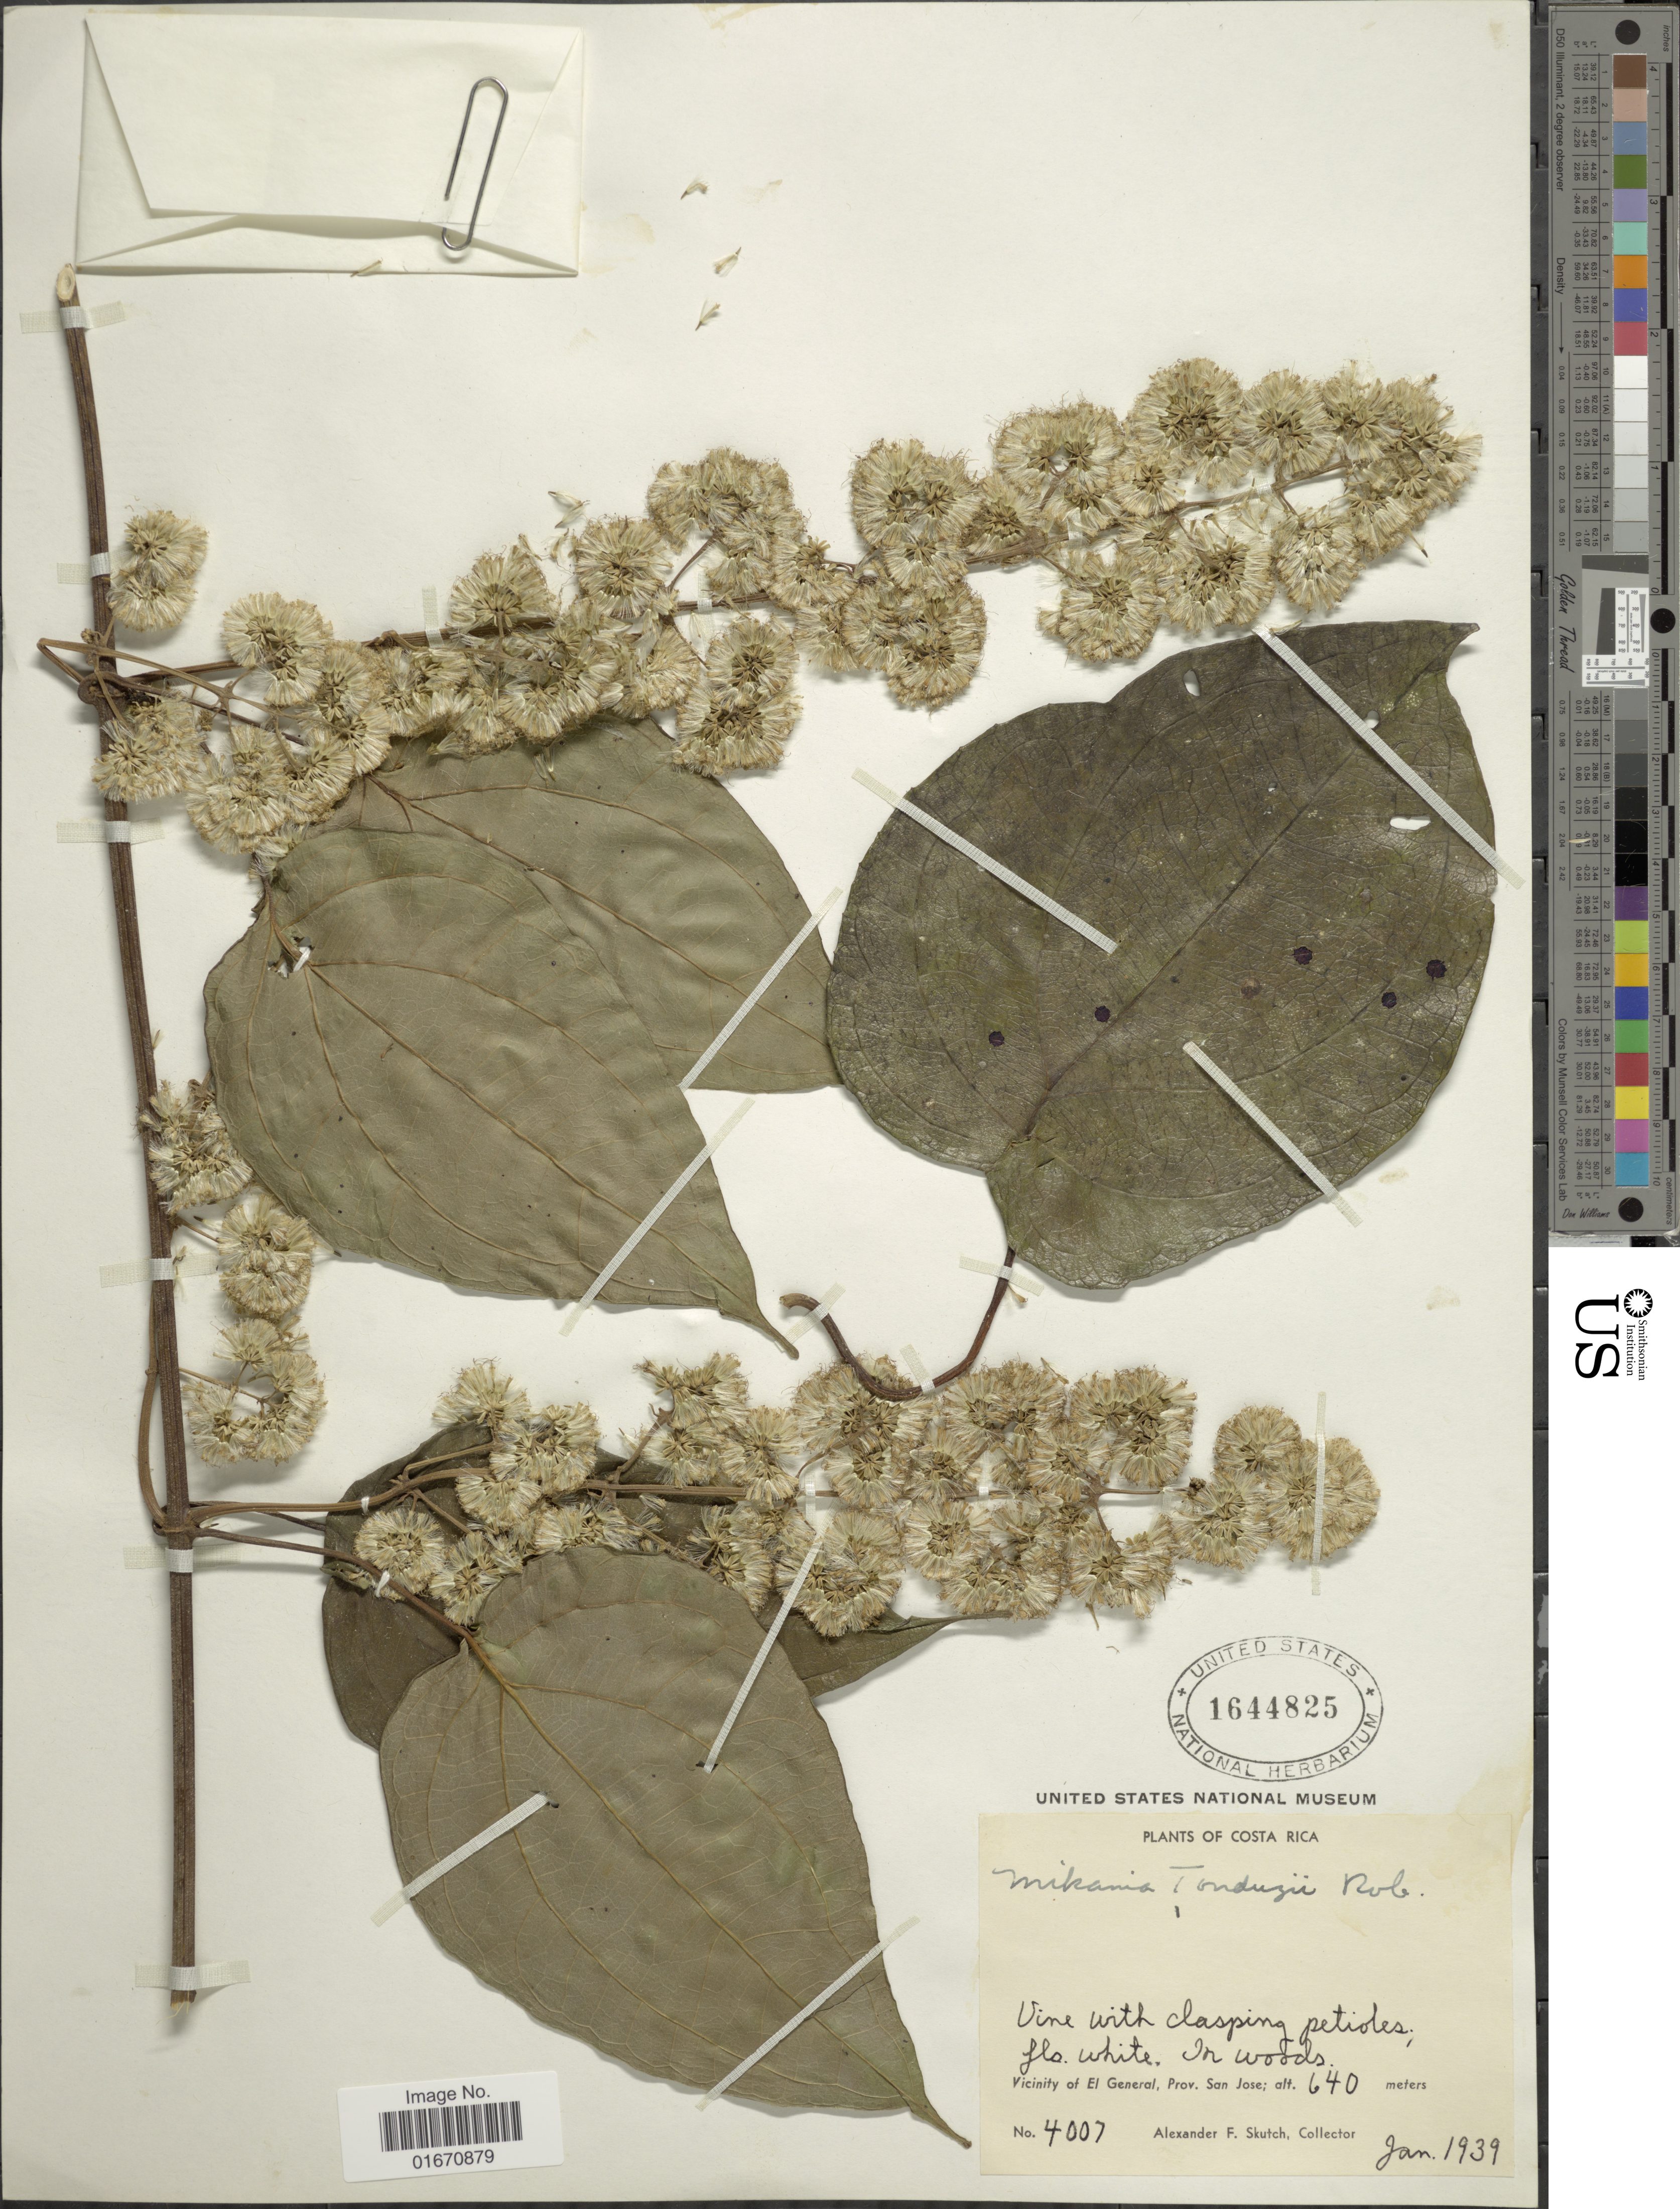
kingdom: Plantae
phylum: Tracheophyta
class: Magnoliopsida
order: Asterales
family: Asteraceae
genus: Mikania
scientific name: Mikania tonduzii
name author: B.L. Rob.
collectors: A. F. Skutch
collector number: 4007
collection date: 1939-01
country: Costa Rica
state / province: San José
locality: Vicinity of El General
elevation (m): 640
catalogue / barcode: US 1644825